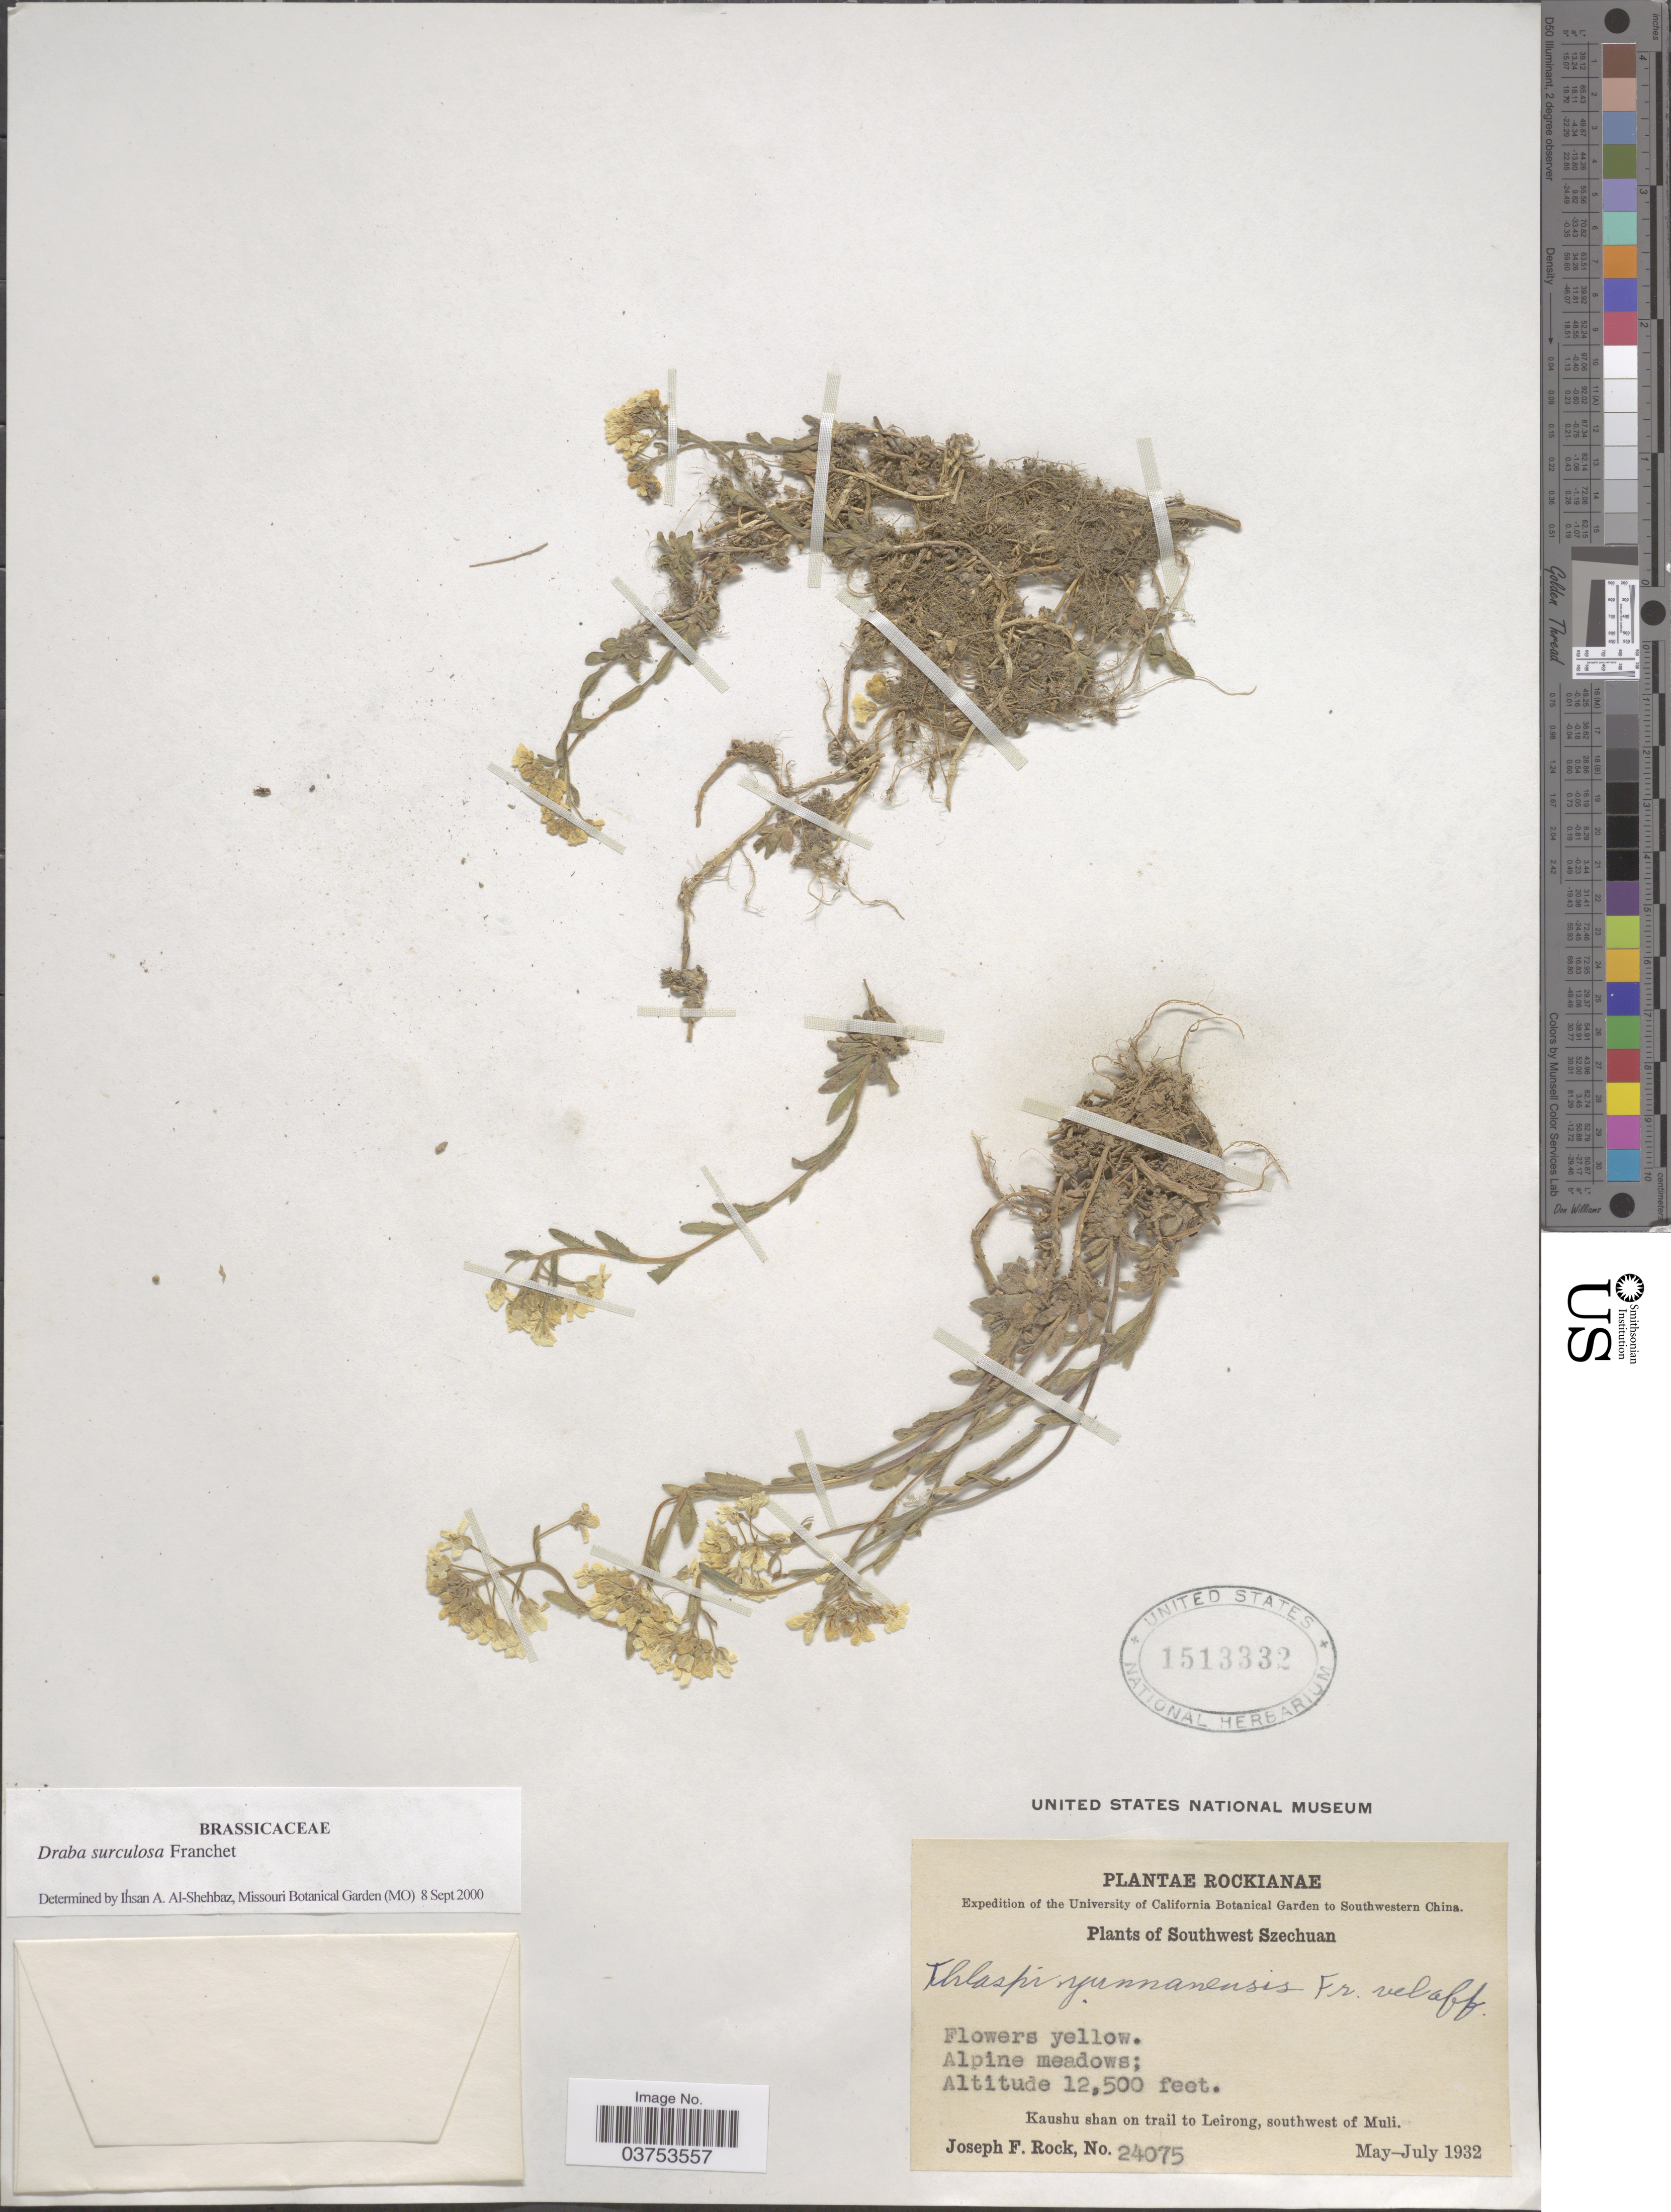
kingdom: Plantae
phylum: Tracheophyta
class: Magnoliopsida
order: Brassicales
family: Brassicaceae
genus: Draba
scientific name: Draba surculosa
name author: Franch.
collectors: J. F. Rock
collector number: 24075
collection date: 1932-05/1932-07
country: China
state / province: Sichuan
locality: Southwest Szechuan. Kaushu shan on trail to Leirong, southwest of Muli.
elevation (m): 3810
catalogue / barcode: US 1513332